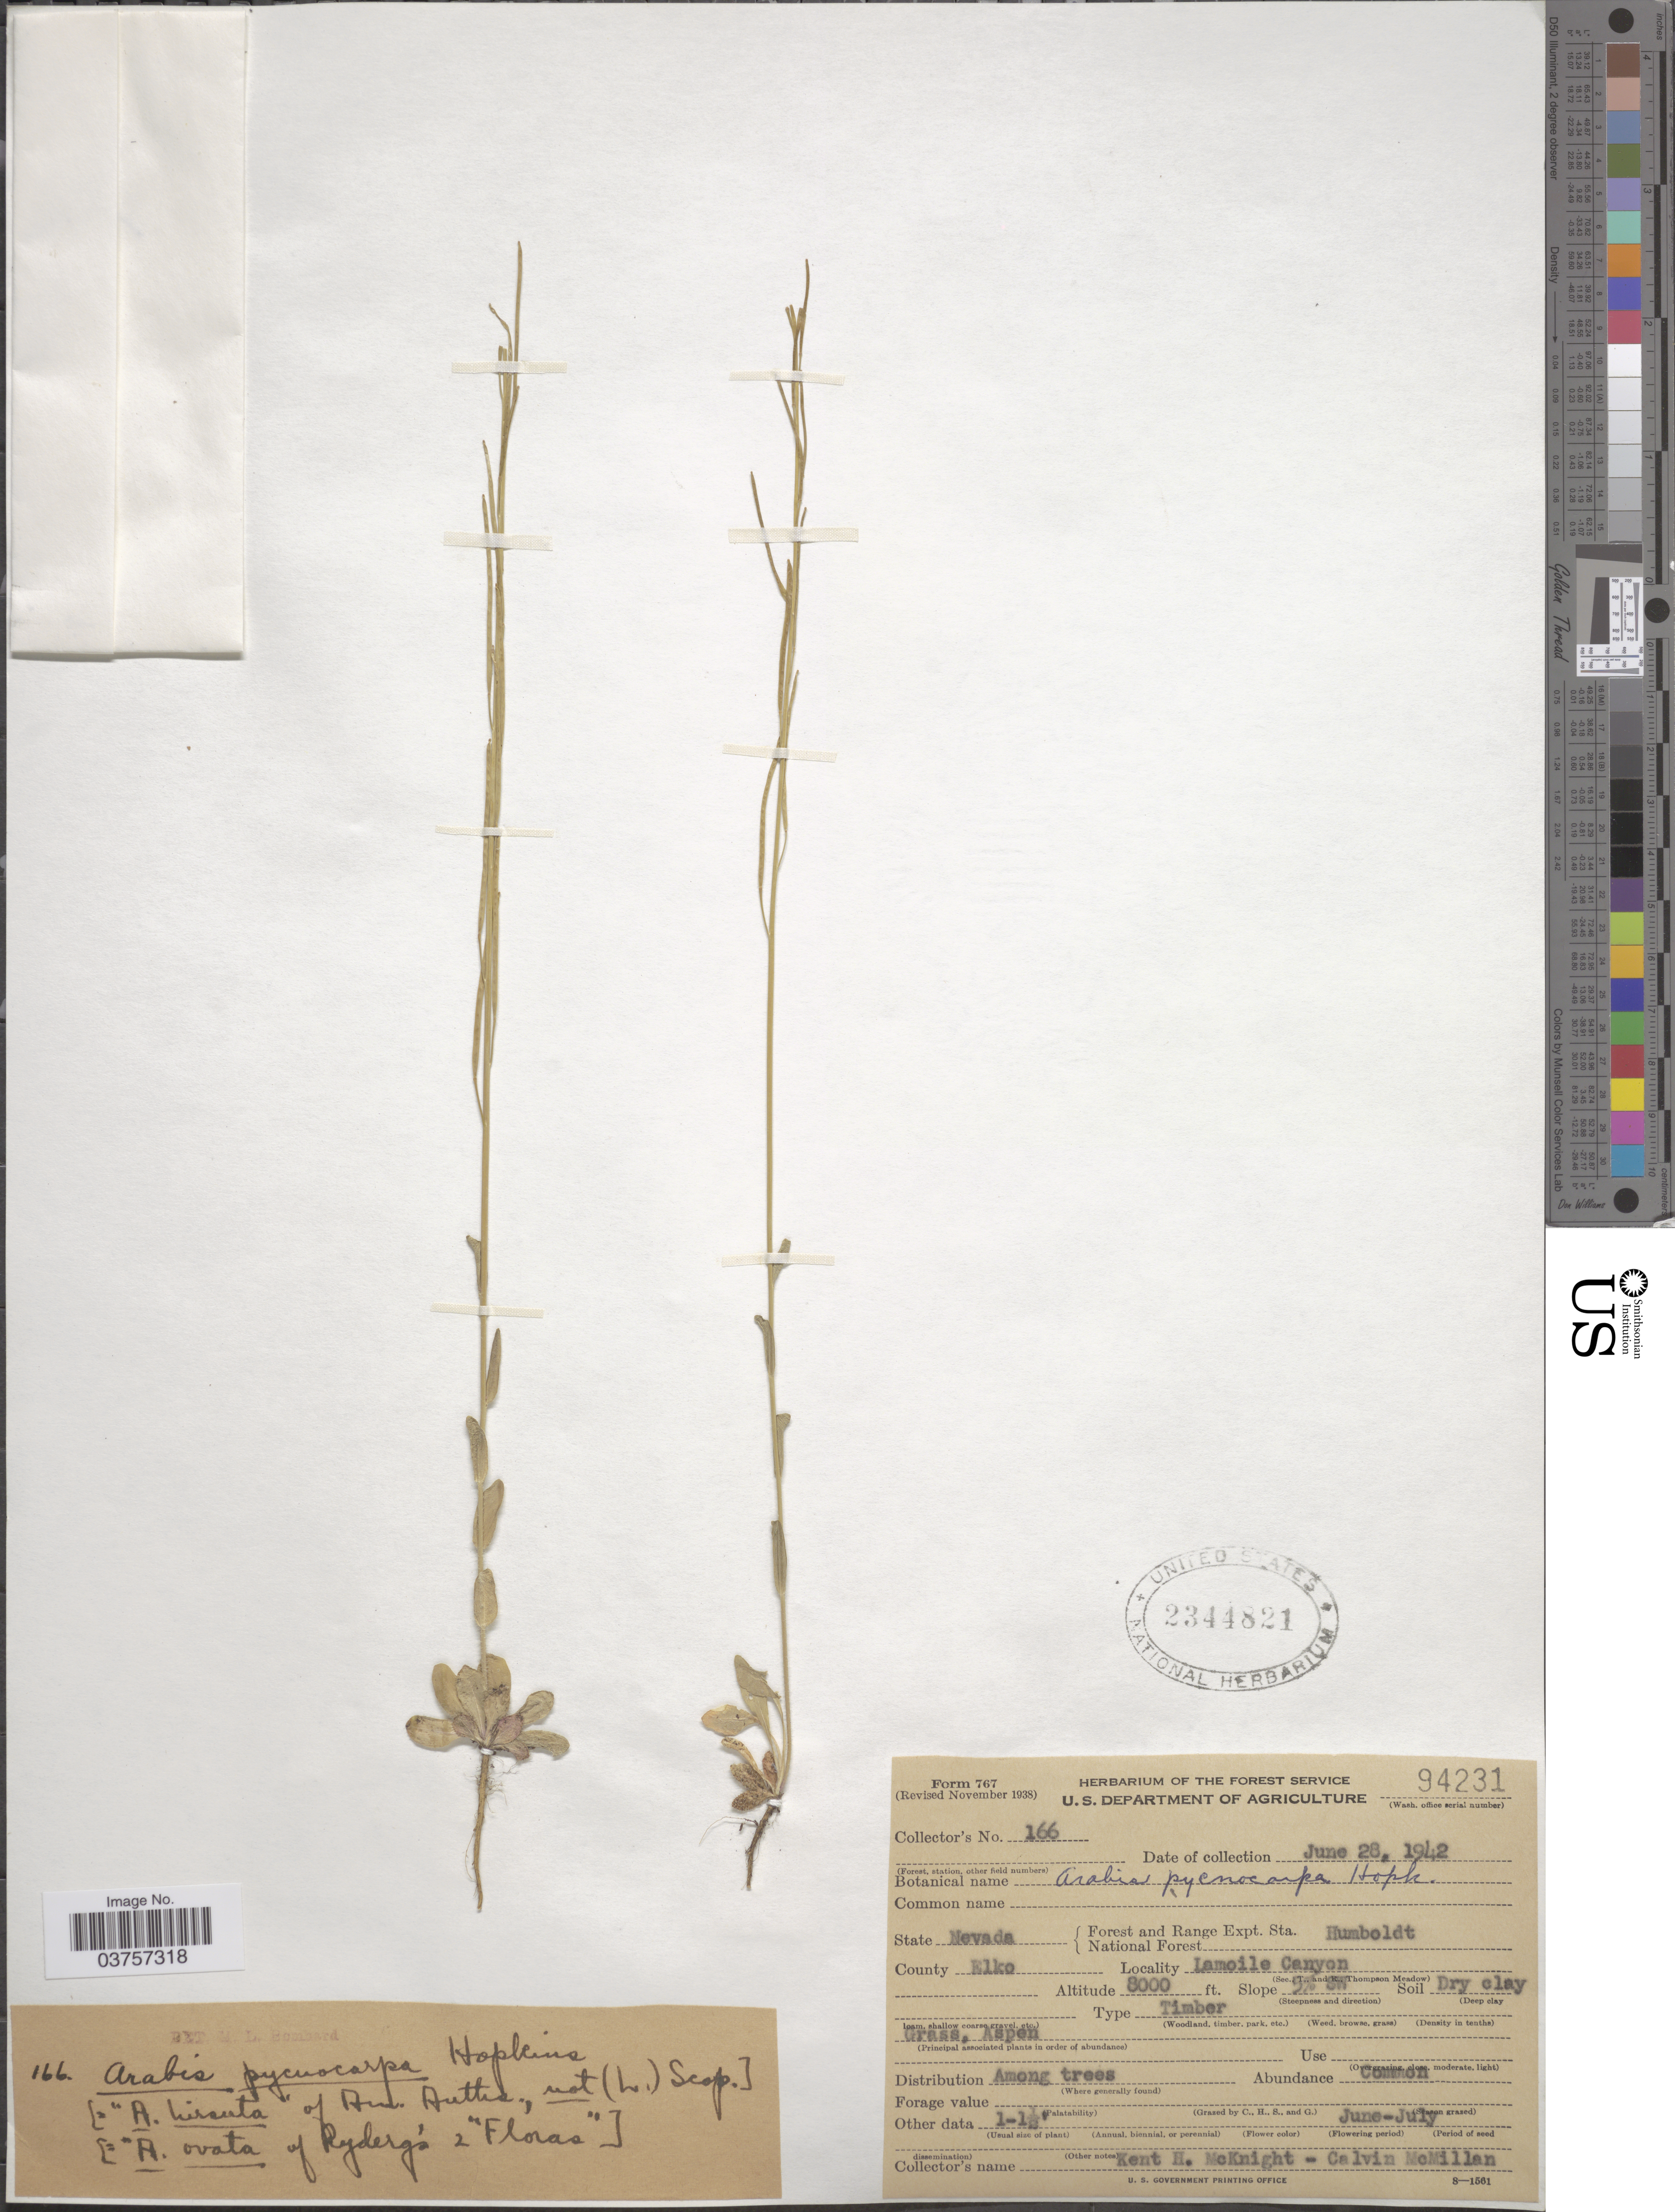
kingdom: Plantae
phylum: Tracheophyta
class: Magnoliopsida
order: Brassicales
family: Brassicaceae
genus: Arabis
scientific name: Arabis hirsuta var. pycnocarpa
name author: M. Hopkins & Rollins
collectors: K. McKnight & C. McMillan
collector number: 166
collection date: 1942-06-28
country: United States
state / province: Nevada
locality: County Elko; Lamoile Canyon; Forest and Range Expt. Sta. National Forest Hamboldt.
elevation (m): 2438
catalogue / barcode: US 2344821